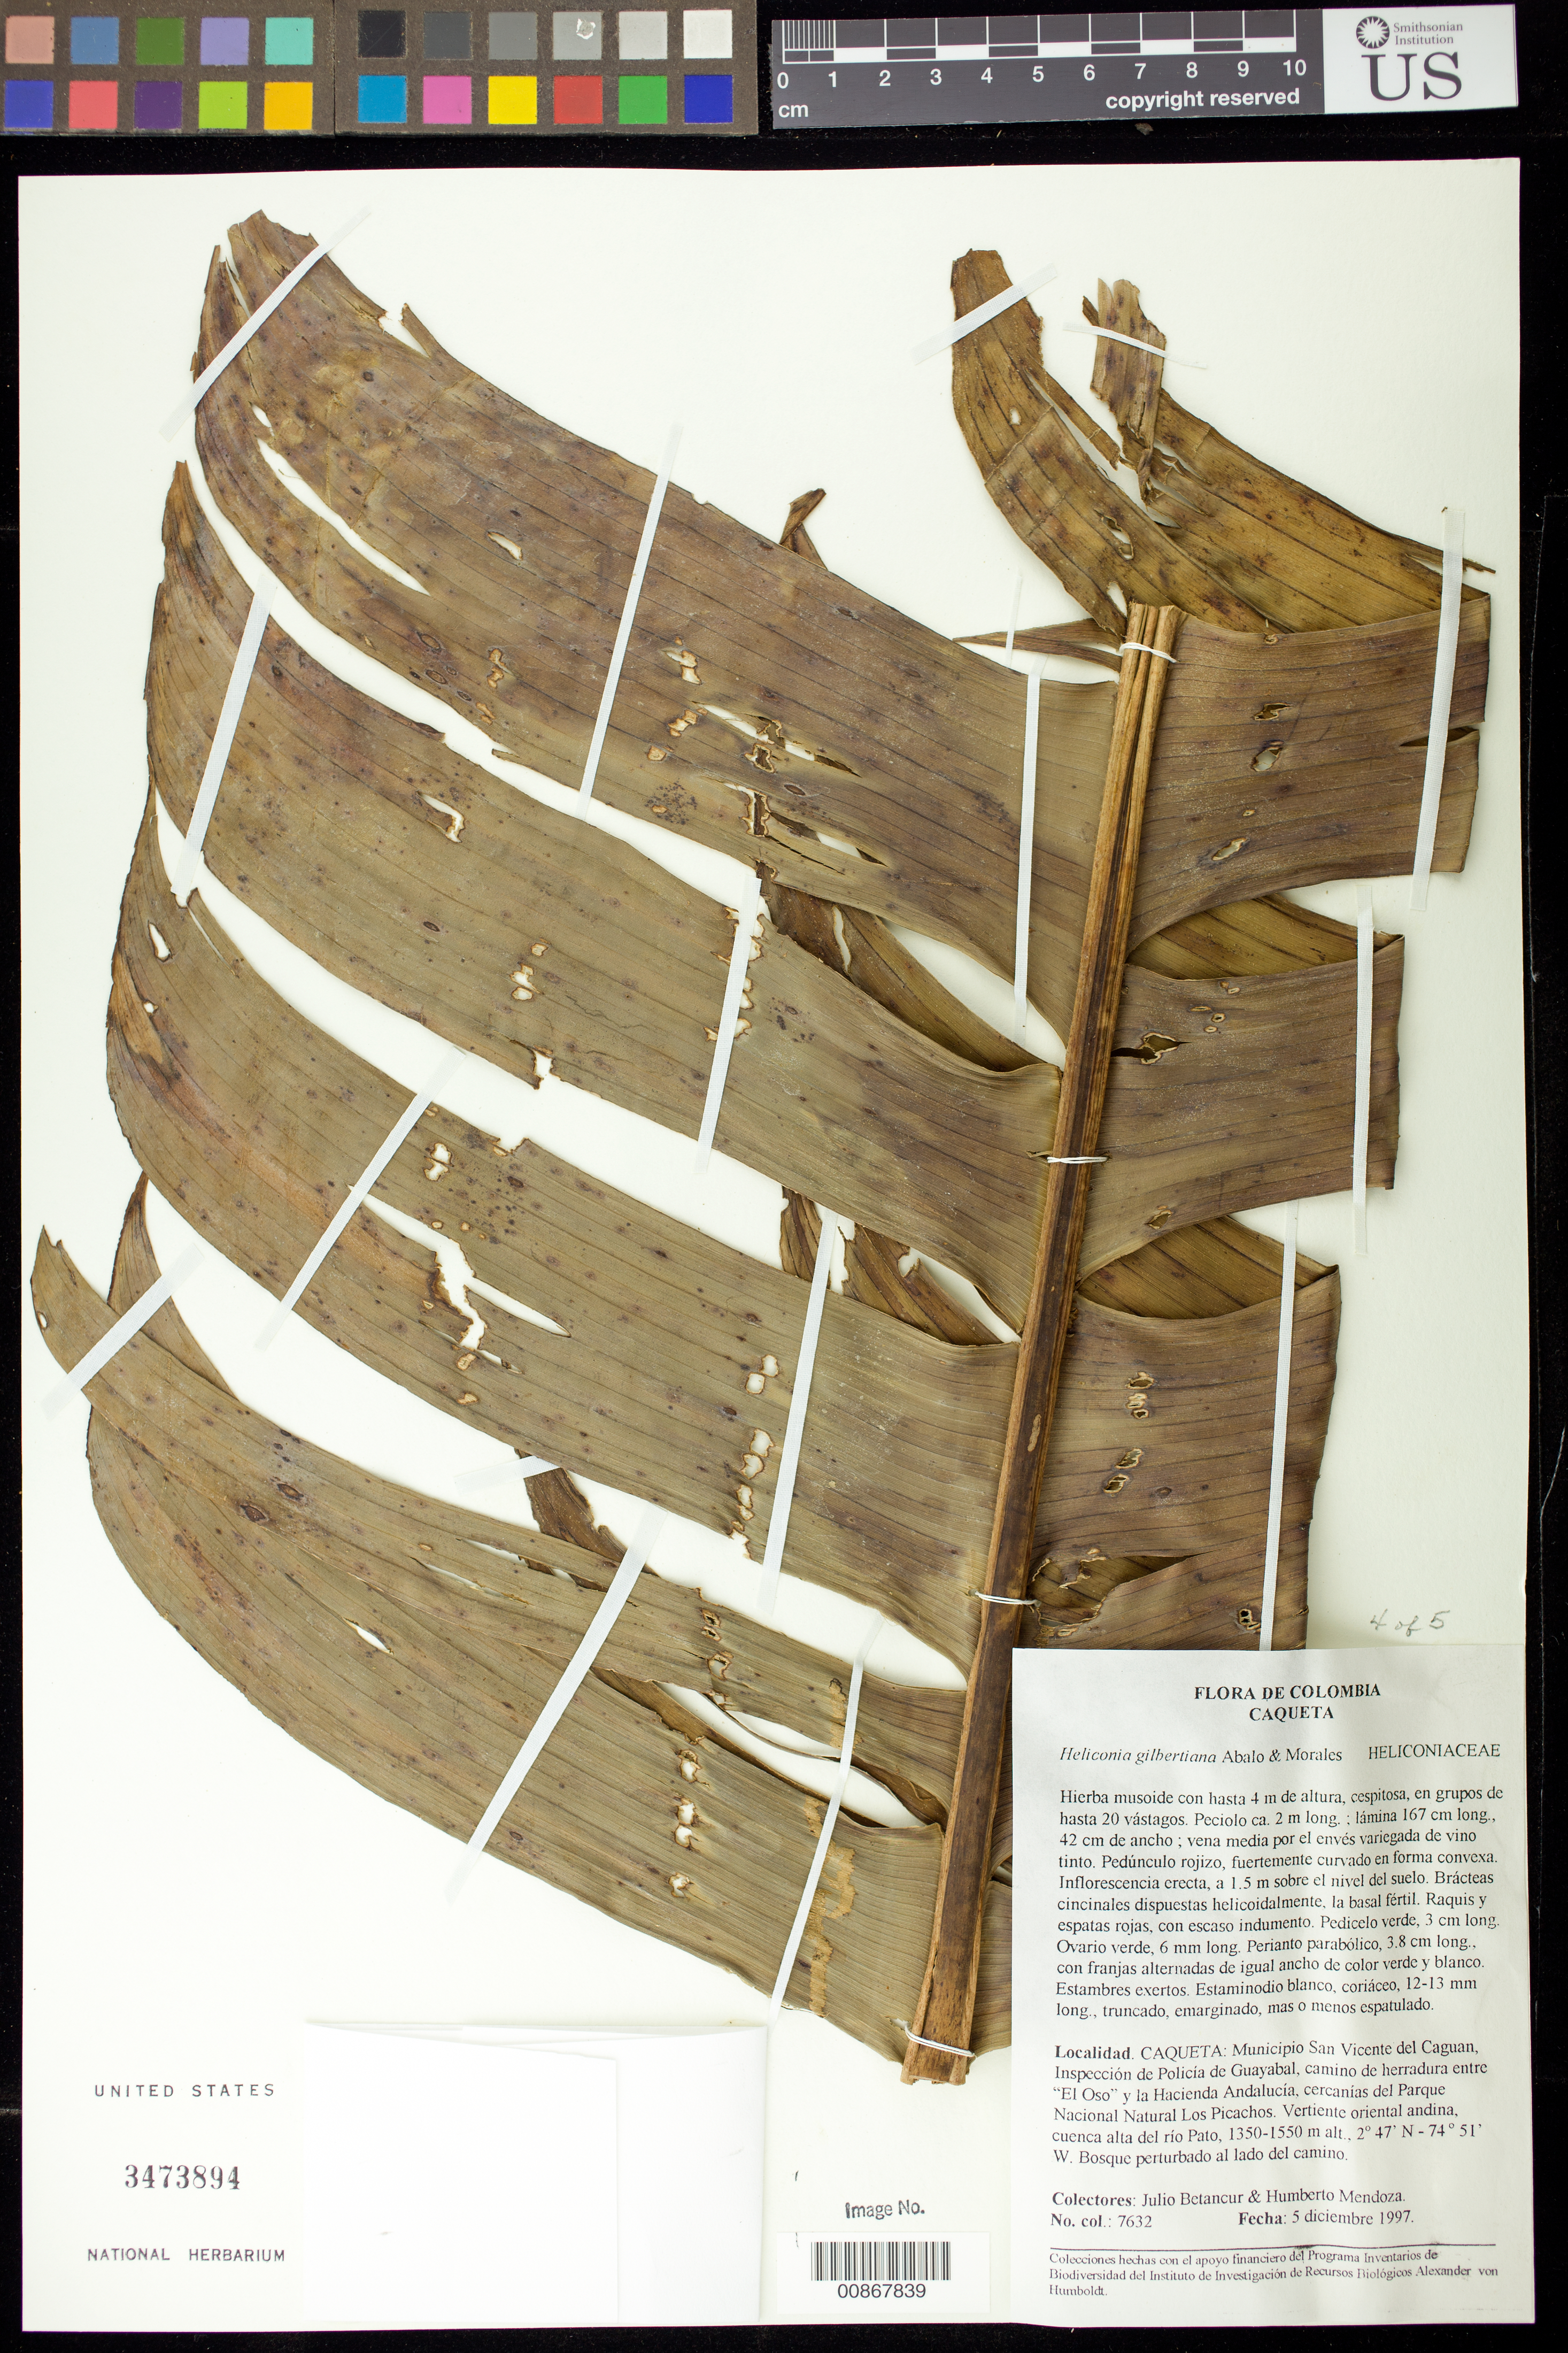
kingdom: Plantae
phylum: Tracheophyta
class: Liliopsida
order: Zingiberales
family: Heliconiaceae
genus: Heliconia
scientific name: Heliconia gilbertiana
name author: Abalo & G. Morales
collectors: J. C. Betancur & H. Mendoza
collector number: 7632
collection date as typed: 05 Dec 1997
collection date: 1997-12-05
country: Colombia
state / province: Caquetá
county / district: San Vicente del Caguan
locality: Inspeccion de Policia de Guayabal, camino de herradura entre "El Oso" y la Hacienda Andalusia, cercanias del Pargue Nacional Natural Los Picachos. Vertiento oriental andina,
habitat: Bosque perturbado lado del camino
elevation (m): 1350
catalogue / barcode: US 3473894